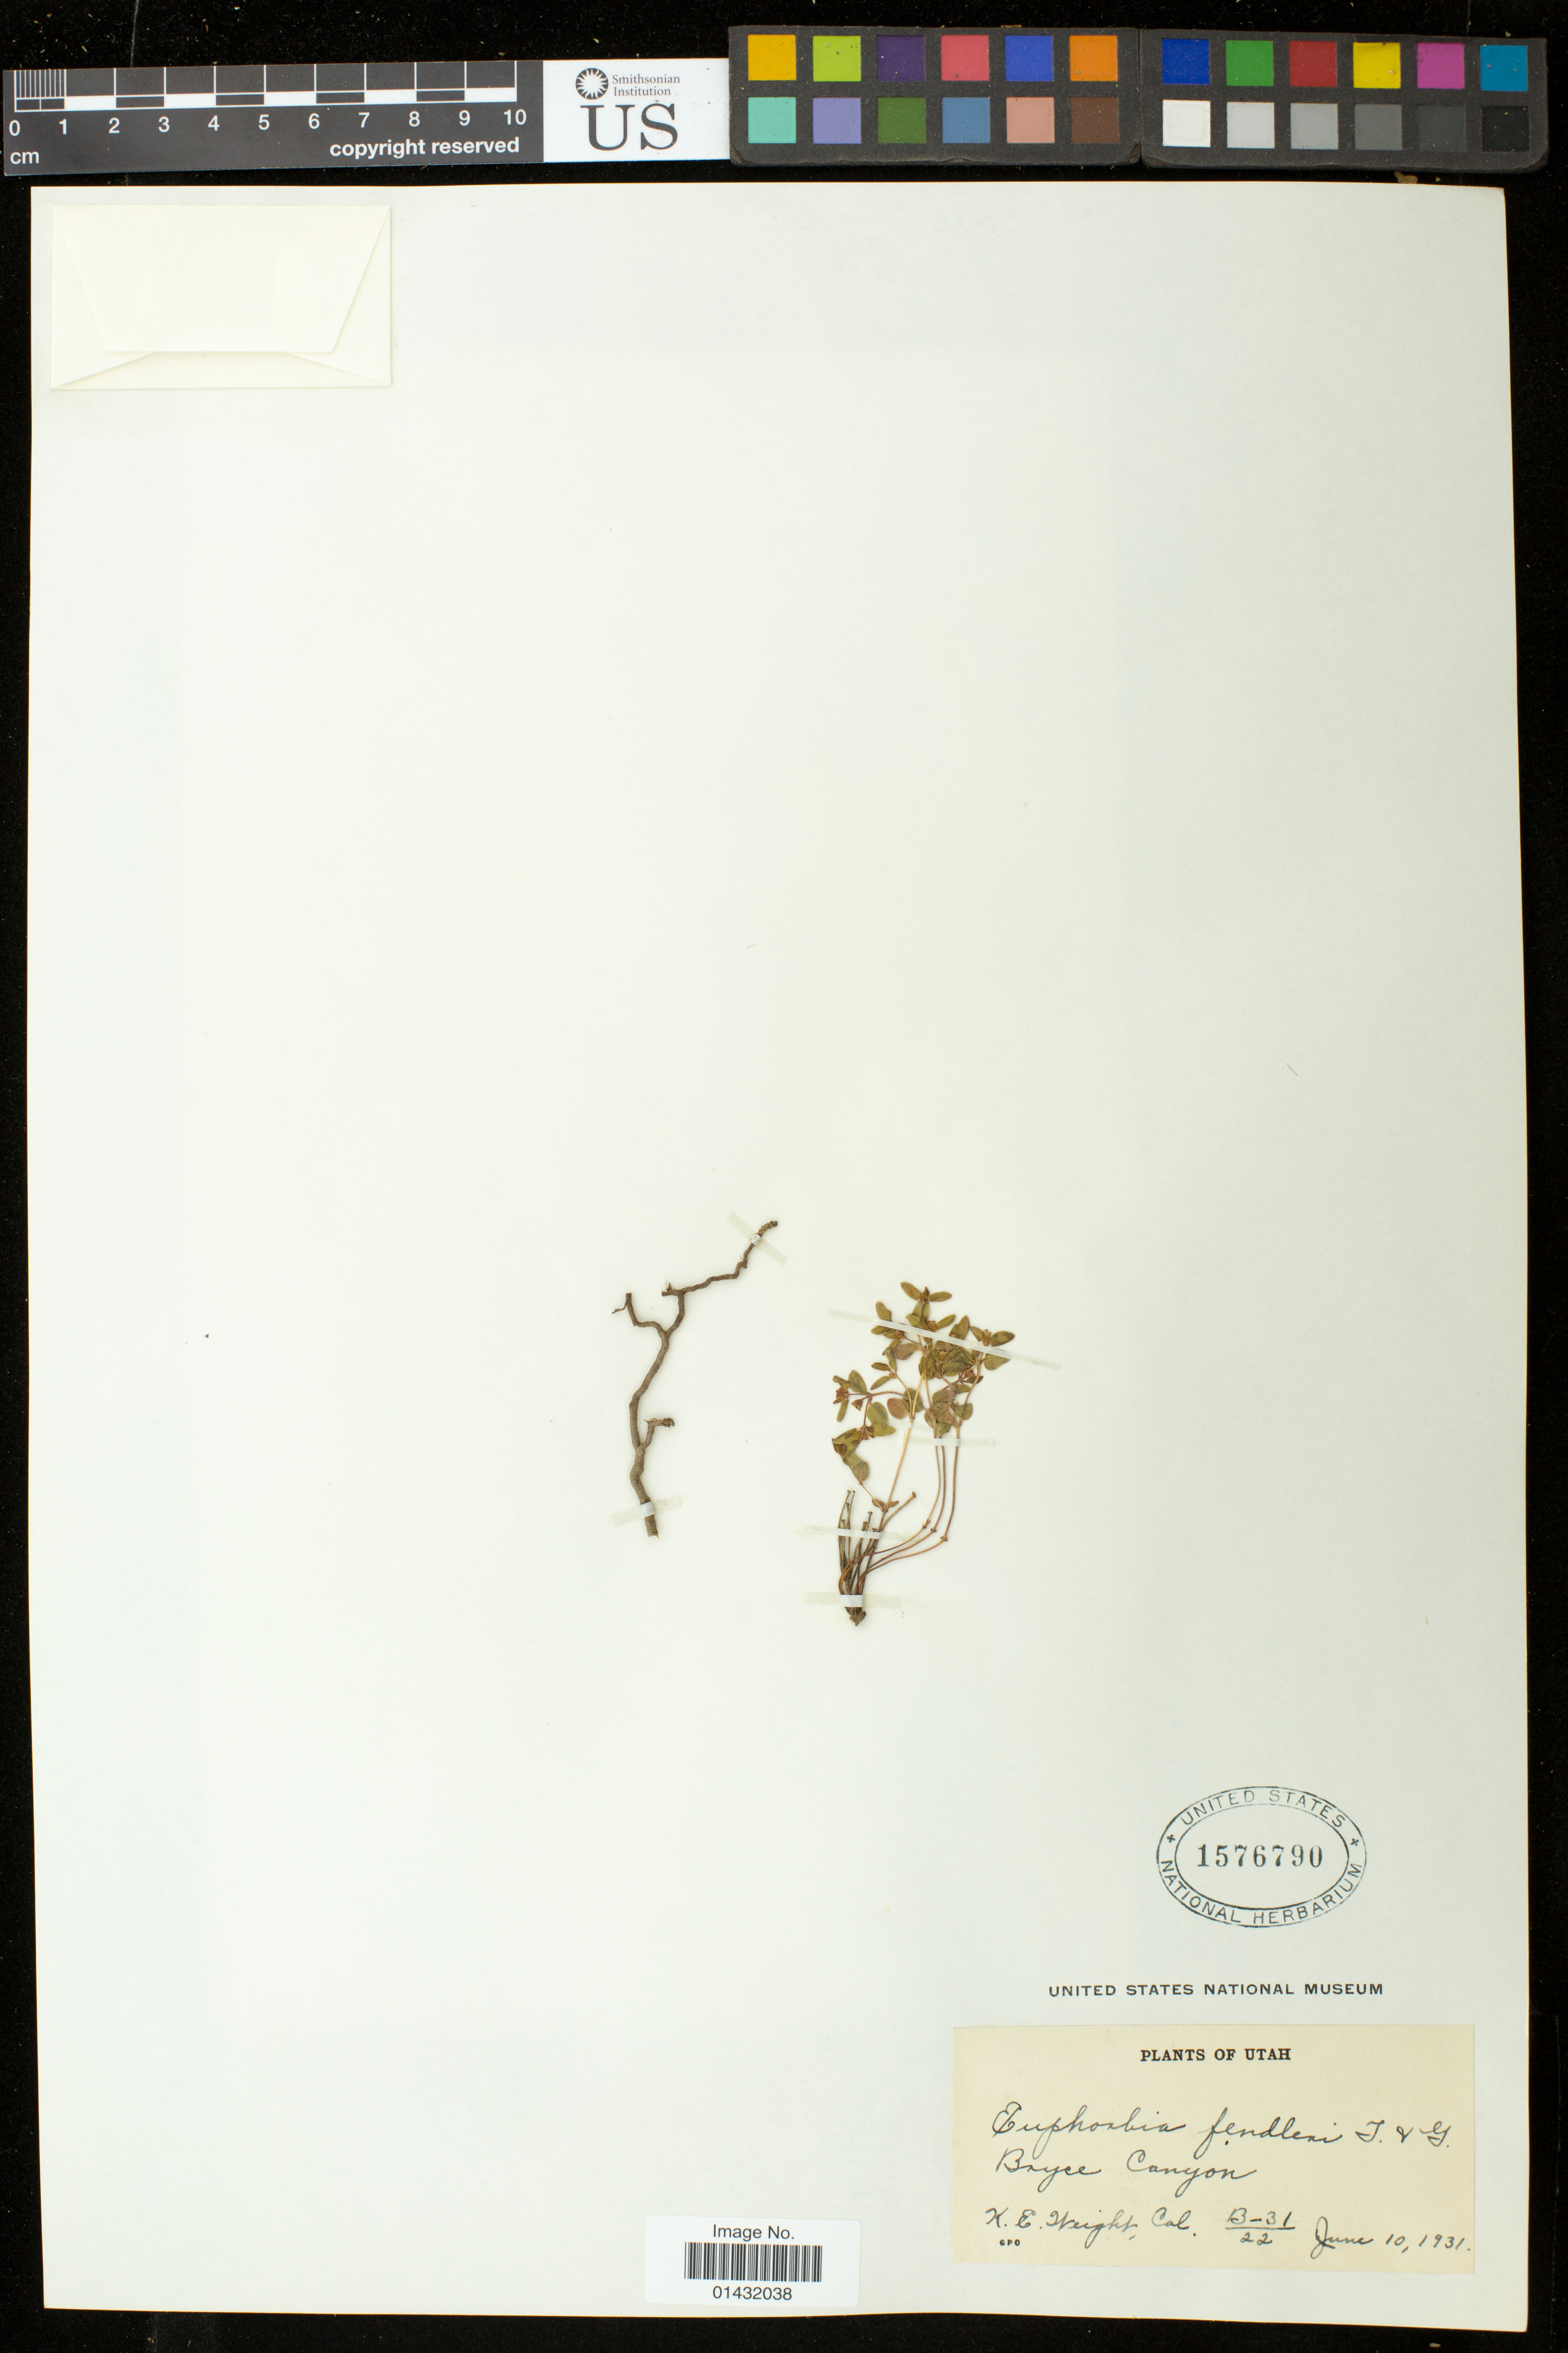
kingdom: Plantae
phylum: Tracheophyta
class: Magnoliopsida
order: Malpighiales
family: Euphorbiaceae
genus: Euphorbia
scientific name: Euphorbia fendleri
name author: Torr. & A. Gray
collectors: K. Wright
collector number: B-31/22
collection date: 1931-06-10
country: United States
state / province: Utah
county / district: Garfield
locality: Bryce Canyon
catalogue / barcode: US 1576790